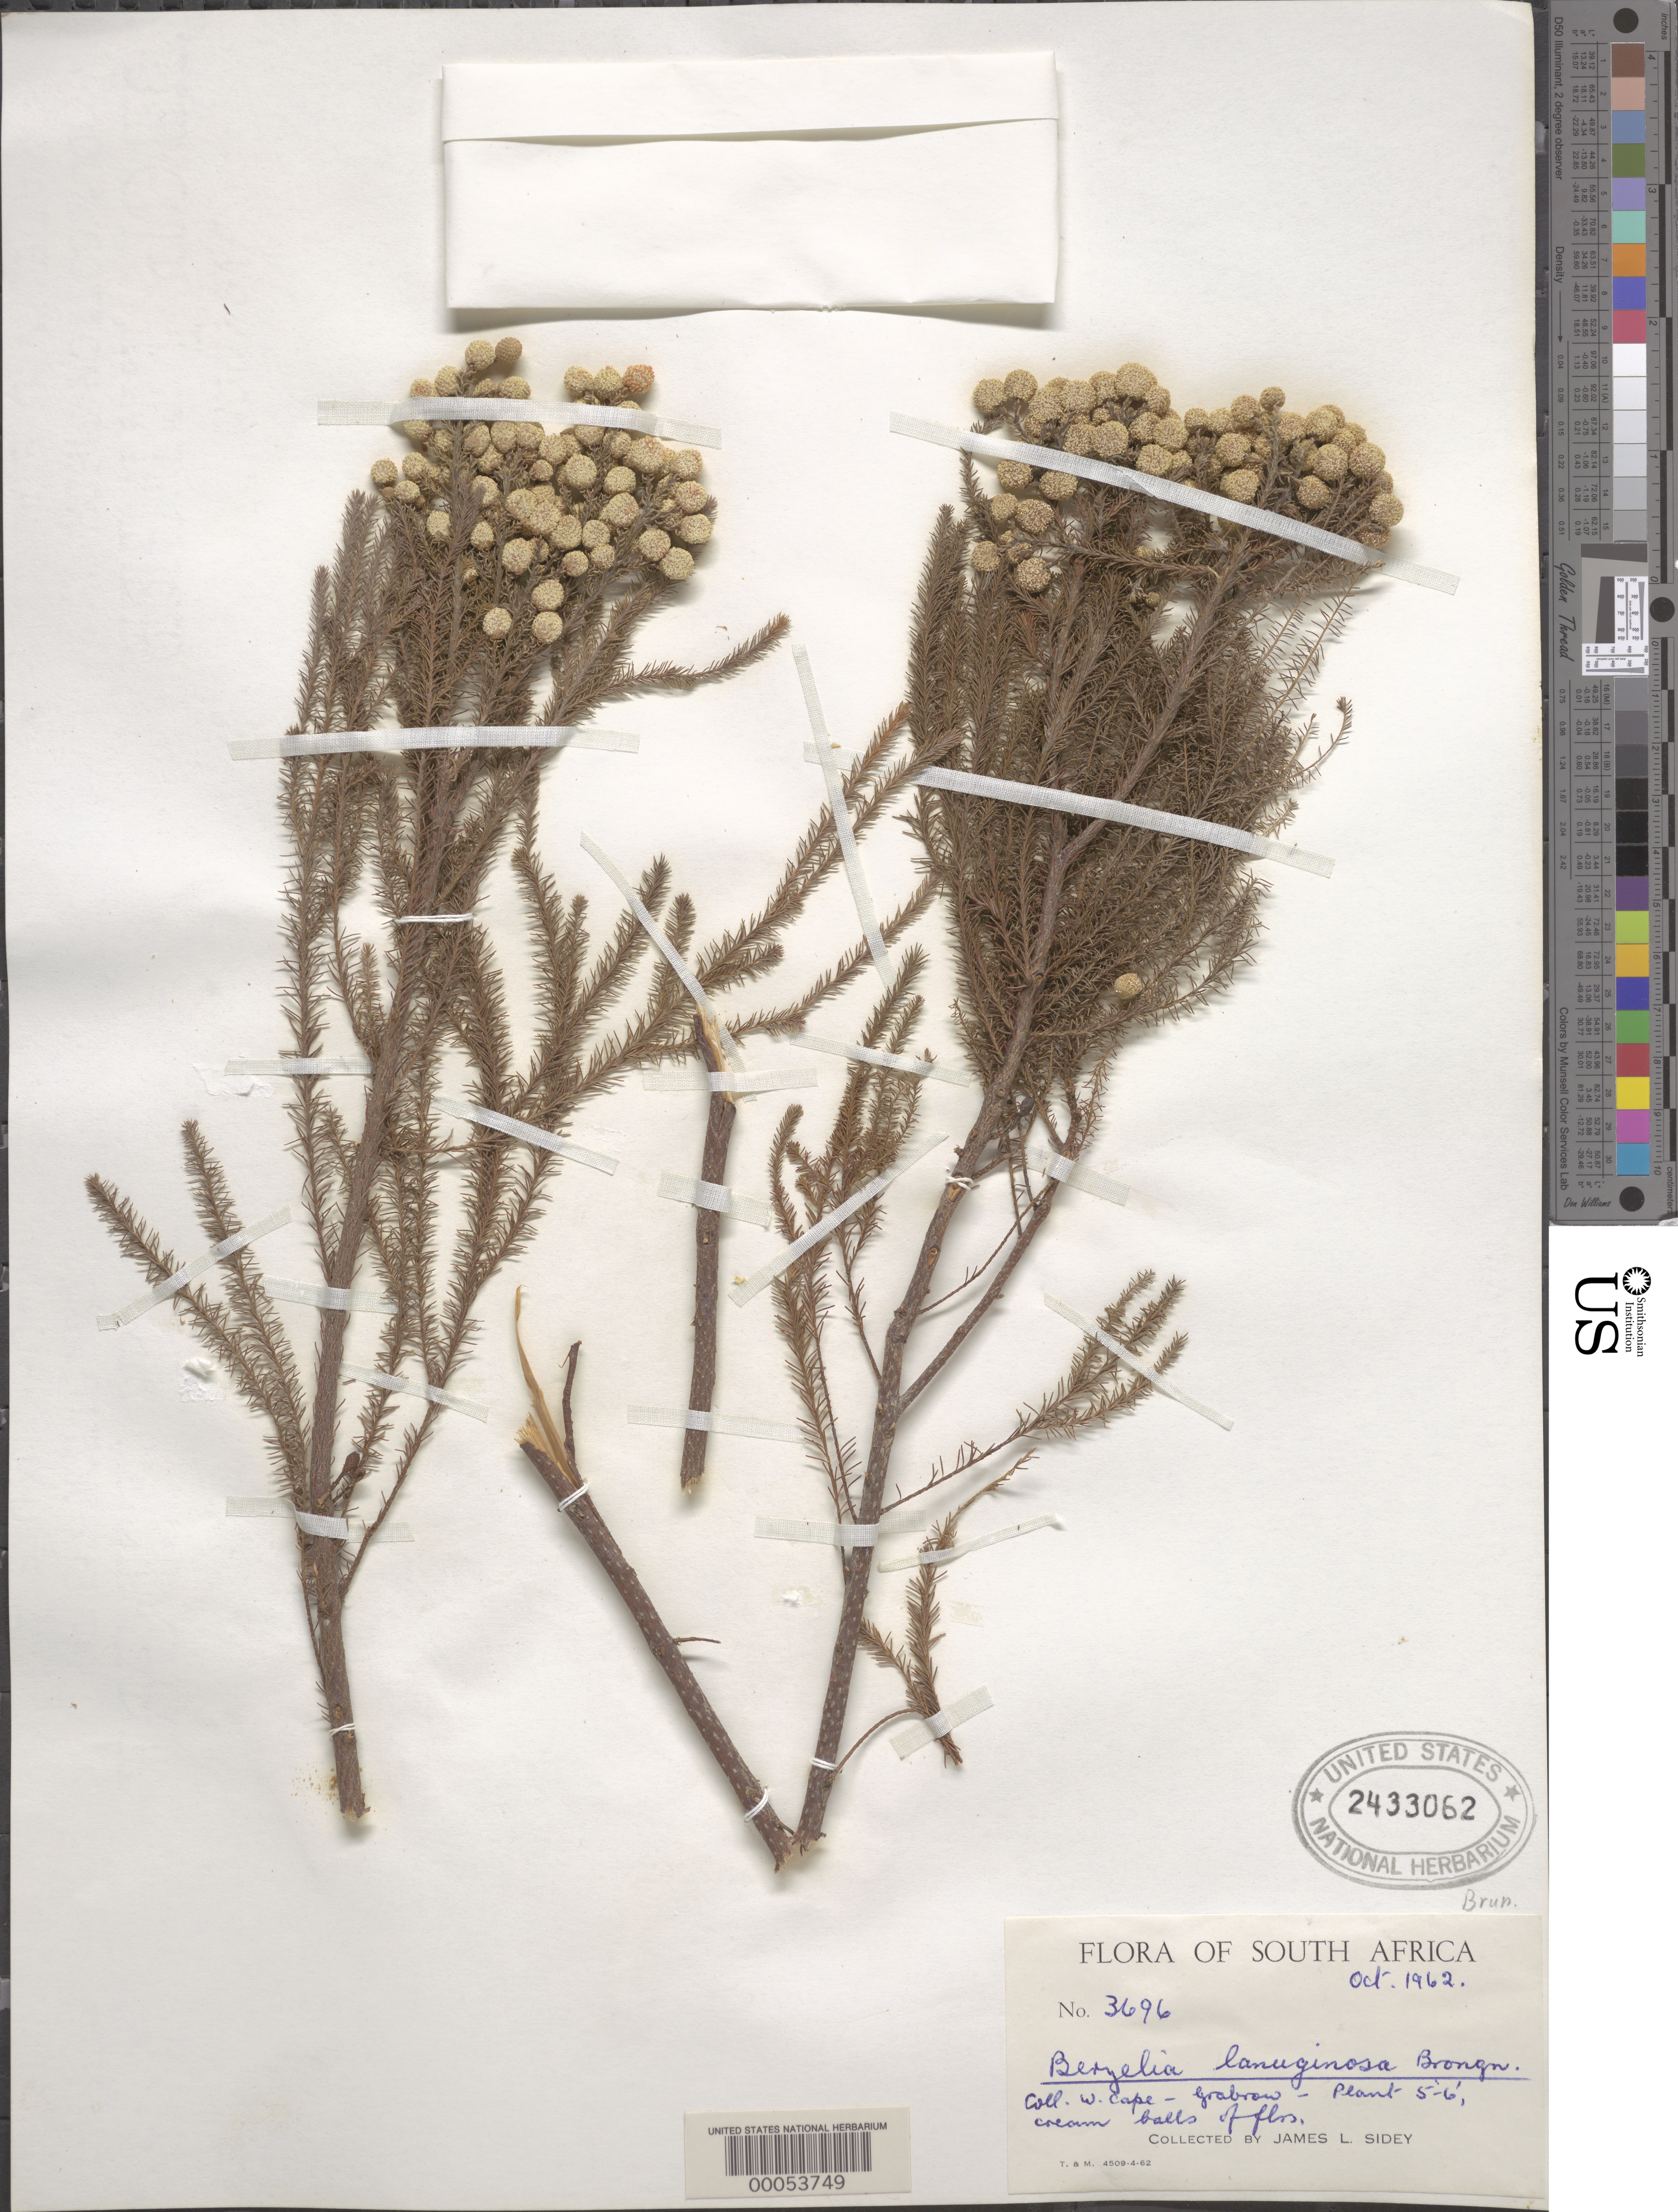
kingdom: Plantae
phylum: Tracheophyta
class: Magnoliopsida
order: Bruniales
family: Bruniaceae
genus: Berzelia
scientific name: Berzelia lanuginosa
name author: (L.) Brongn.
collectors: J. L. Sidey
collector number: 3696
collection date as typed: Oct 1962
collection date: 1962-10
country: South Africa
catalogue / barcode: US 2433062